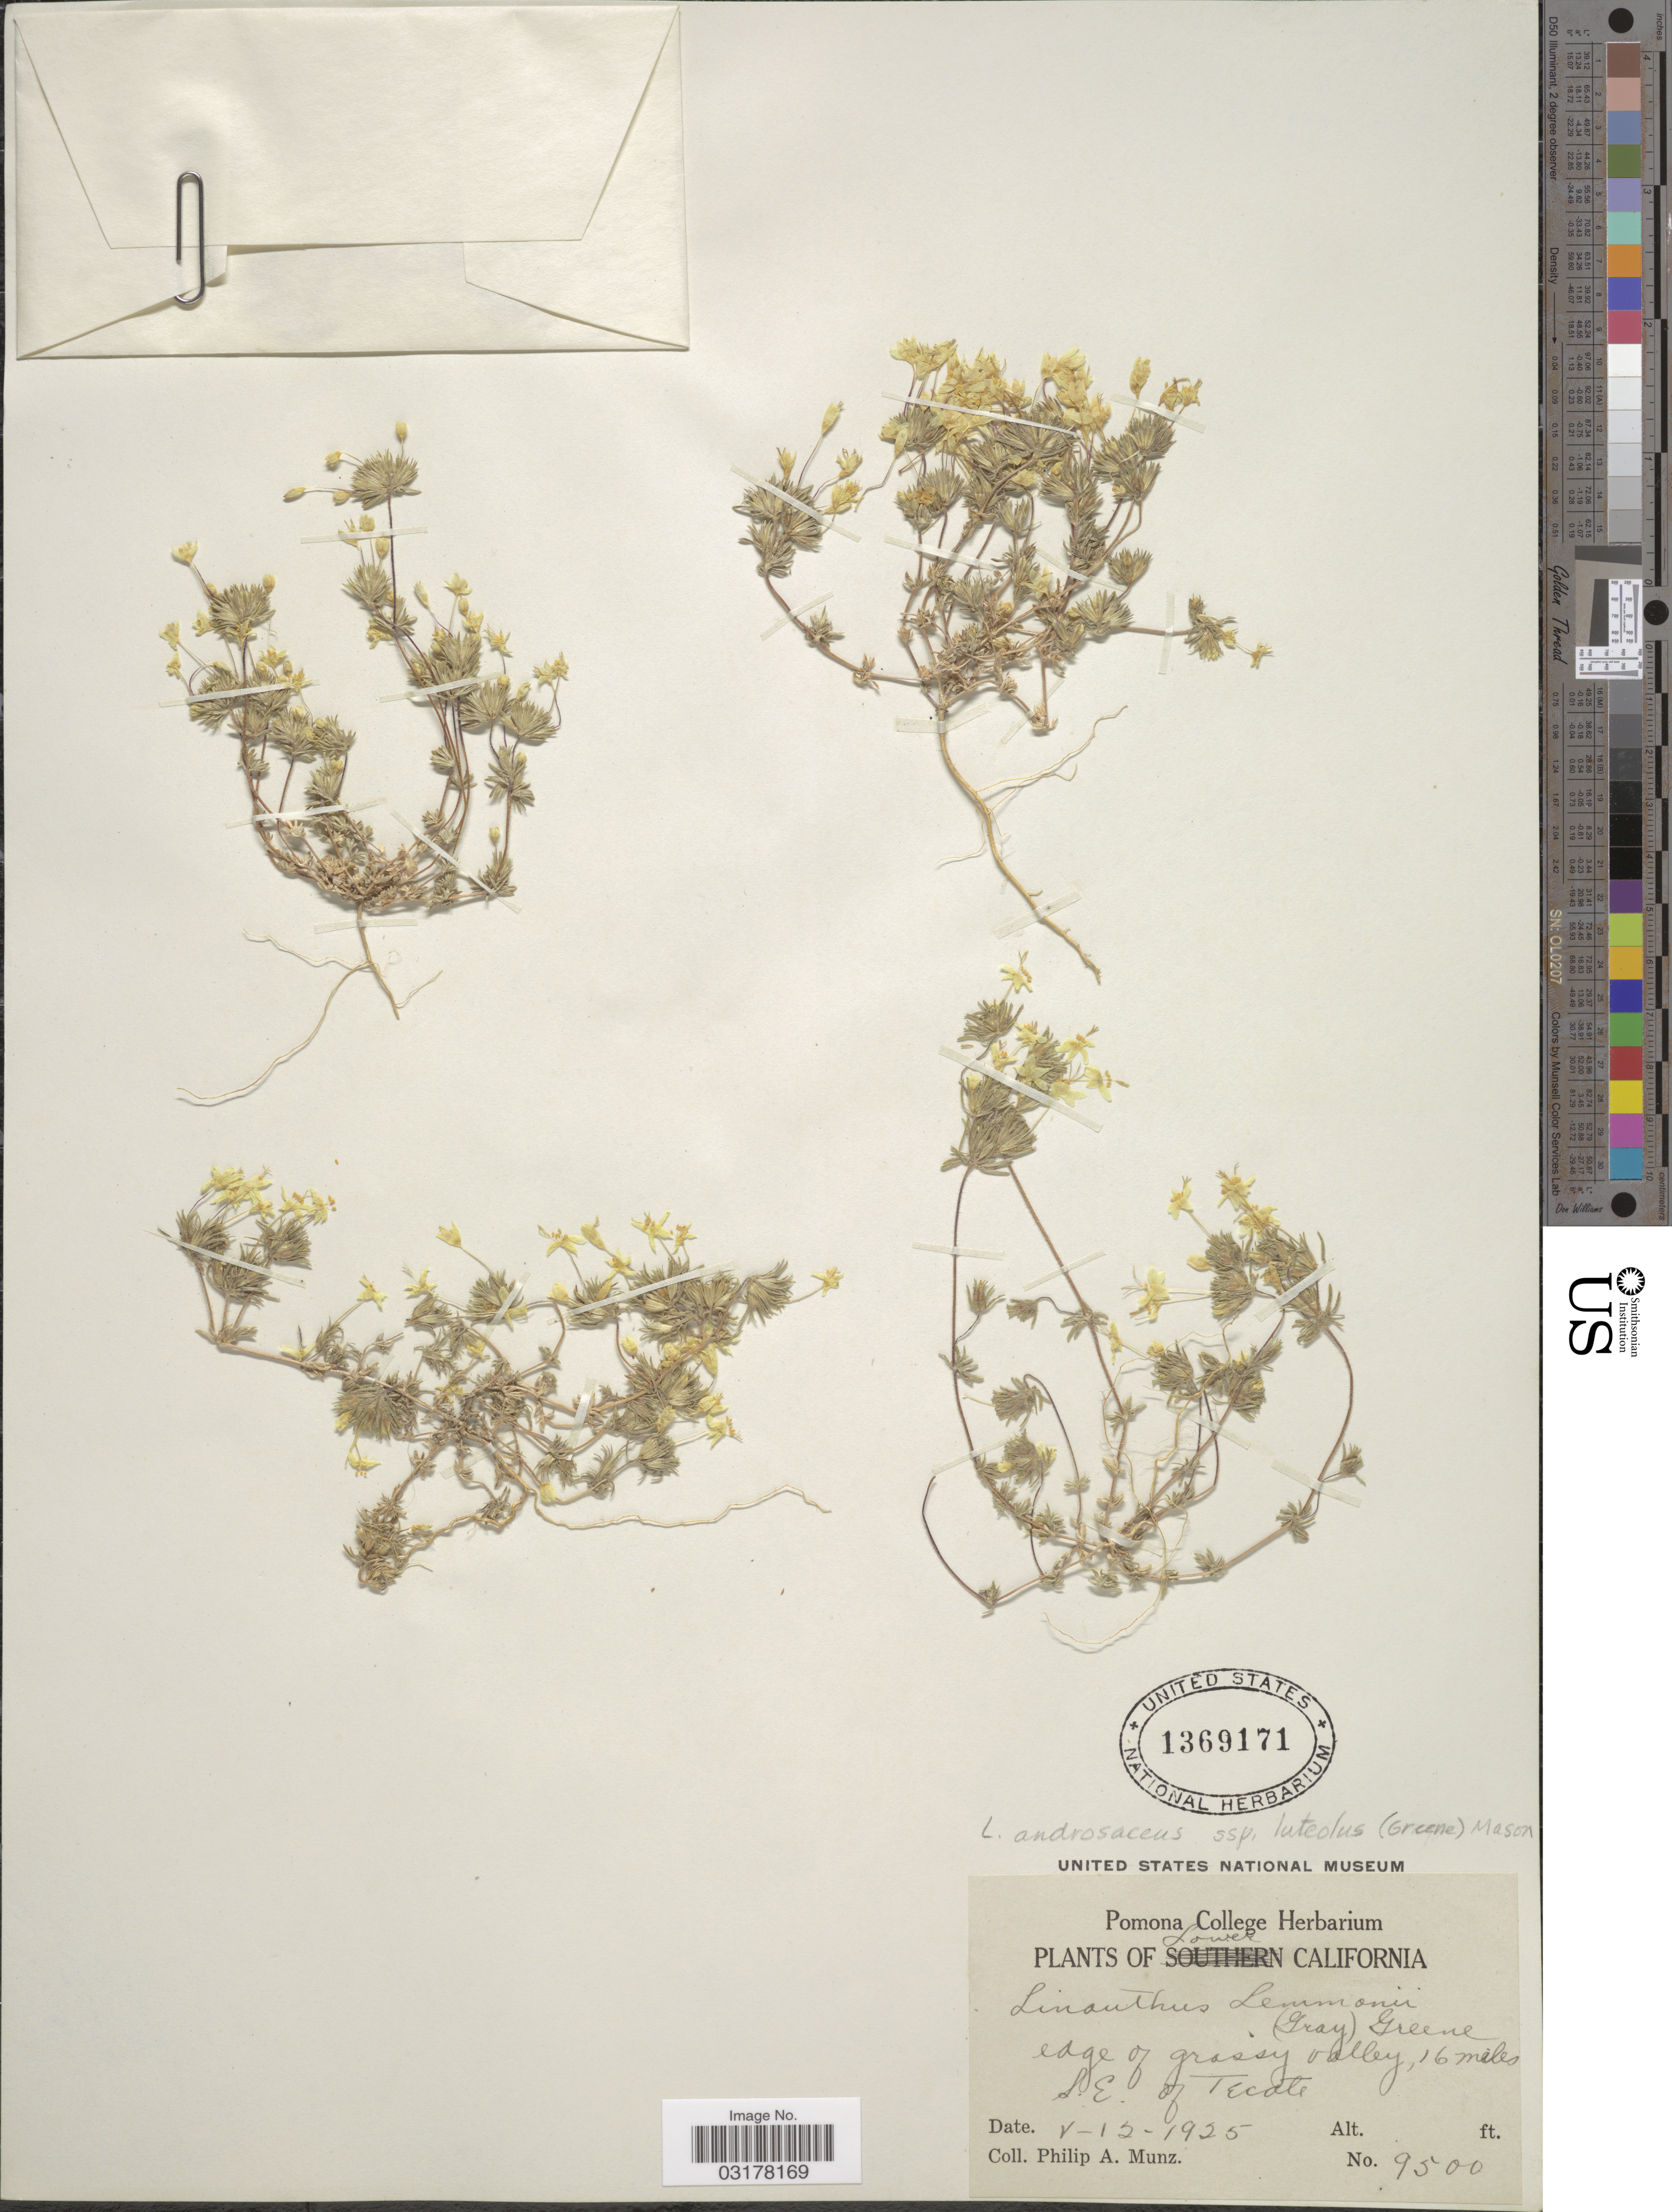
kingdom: Plantae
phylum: Tracheophyta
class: Magnoliopsida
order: Ericales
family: Polemoniaceae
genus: Leptosiphon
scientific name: Leptosiphon parviflorus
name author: Benth.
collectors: P. A. Munz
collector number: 9500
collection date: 1925-05-12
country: Mexico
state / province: Baja California Norte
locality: Lower California. Edge of grassy valley, 16 miles S.E. of Tecate.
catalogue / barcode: US 1369171